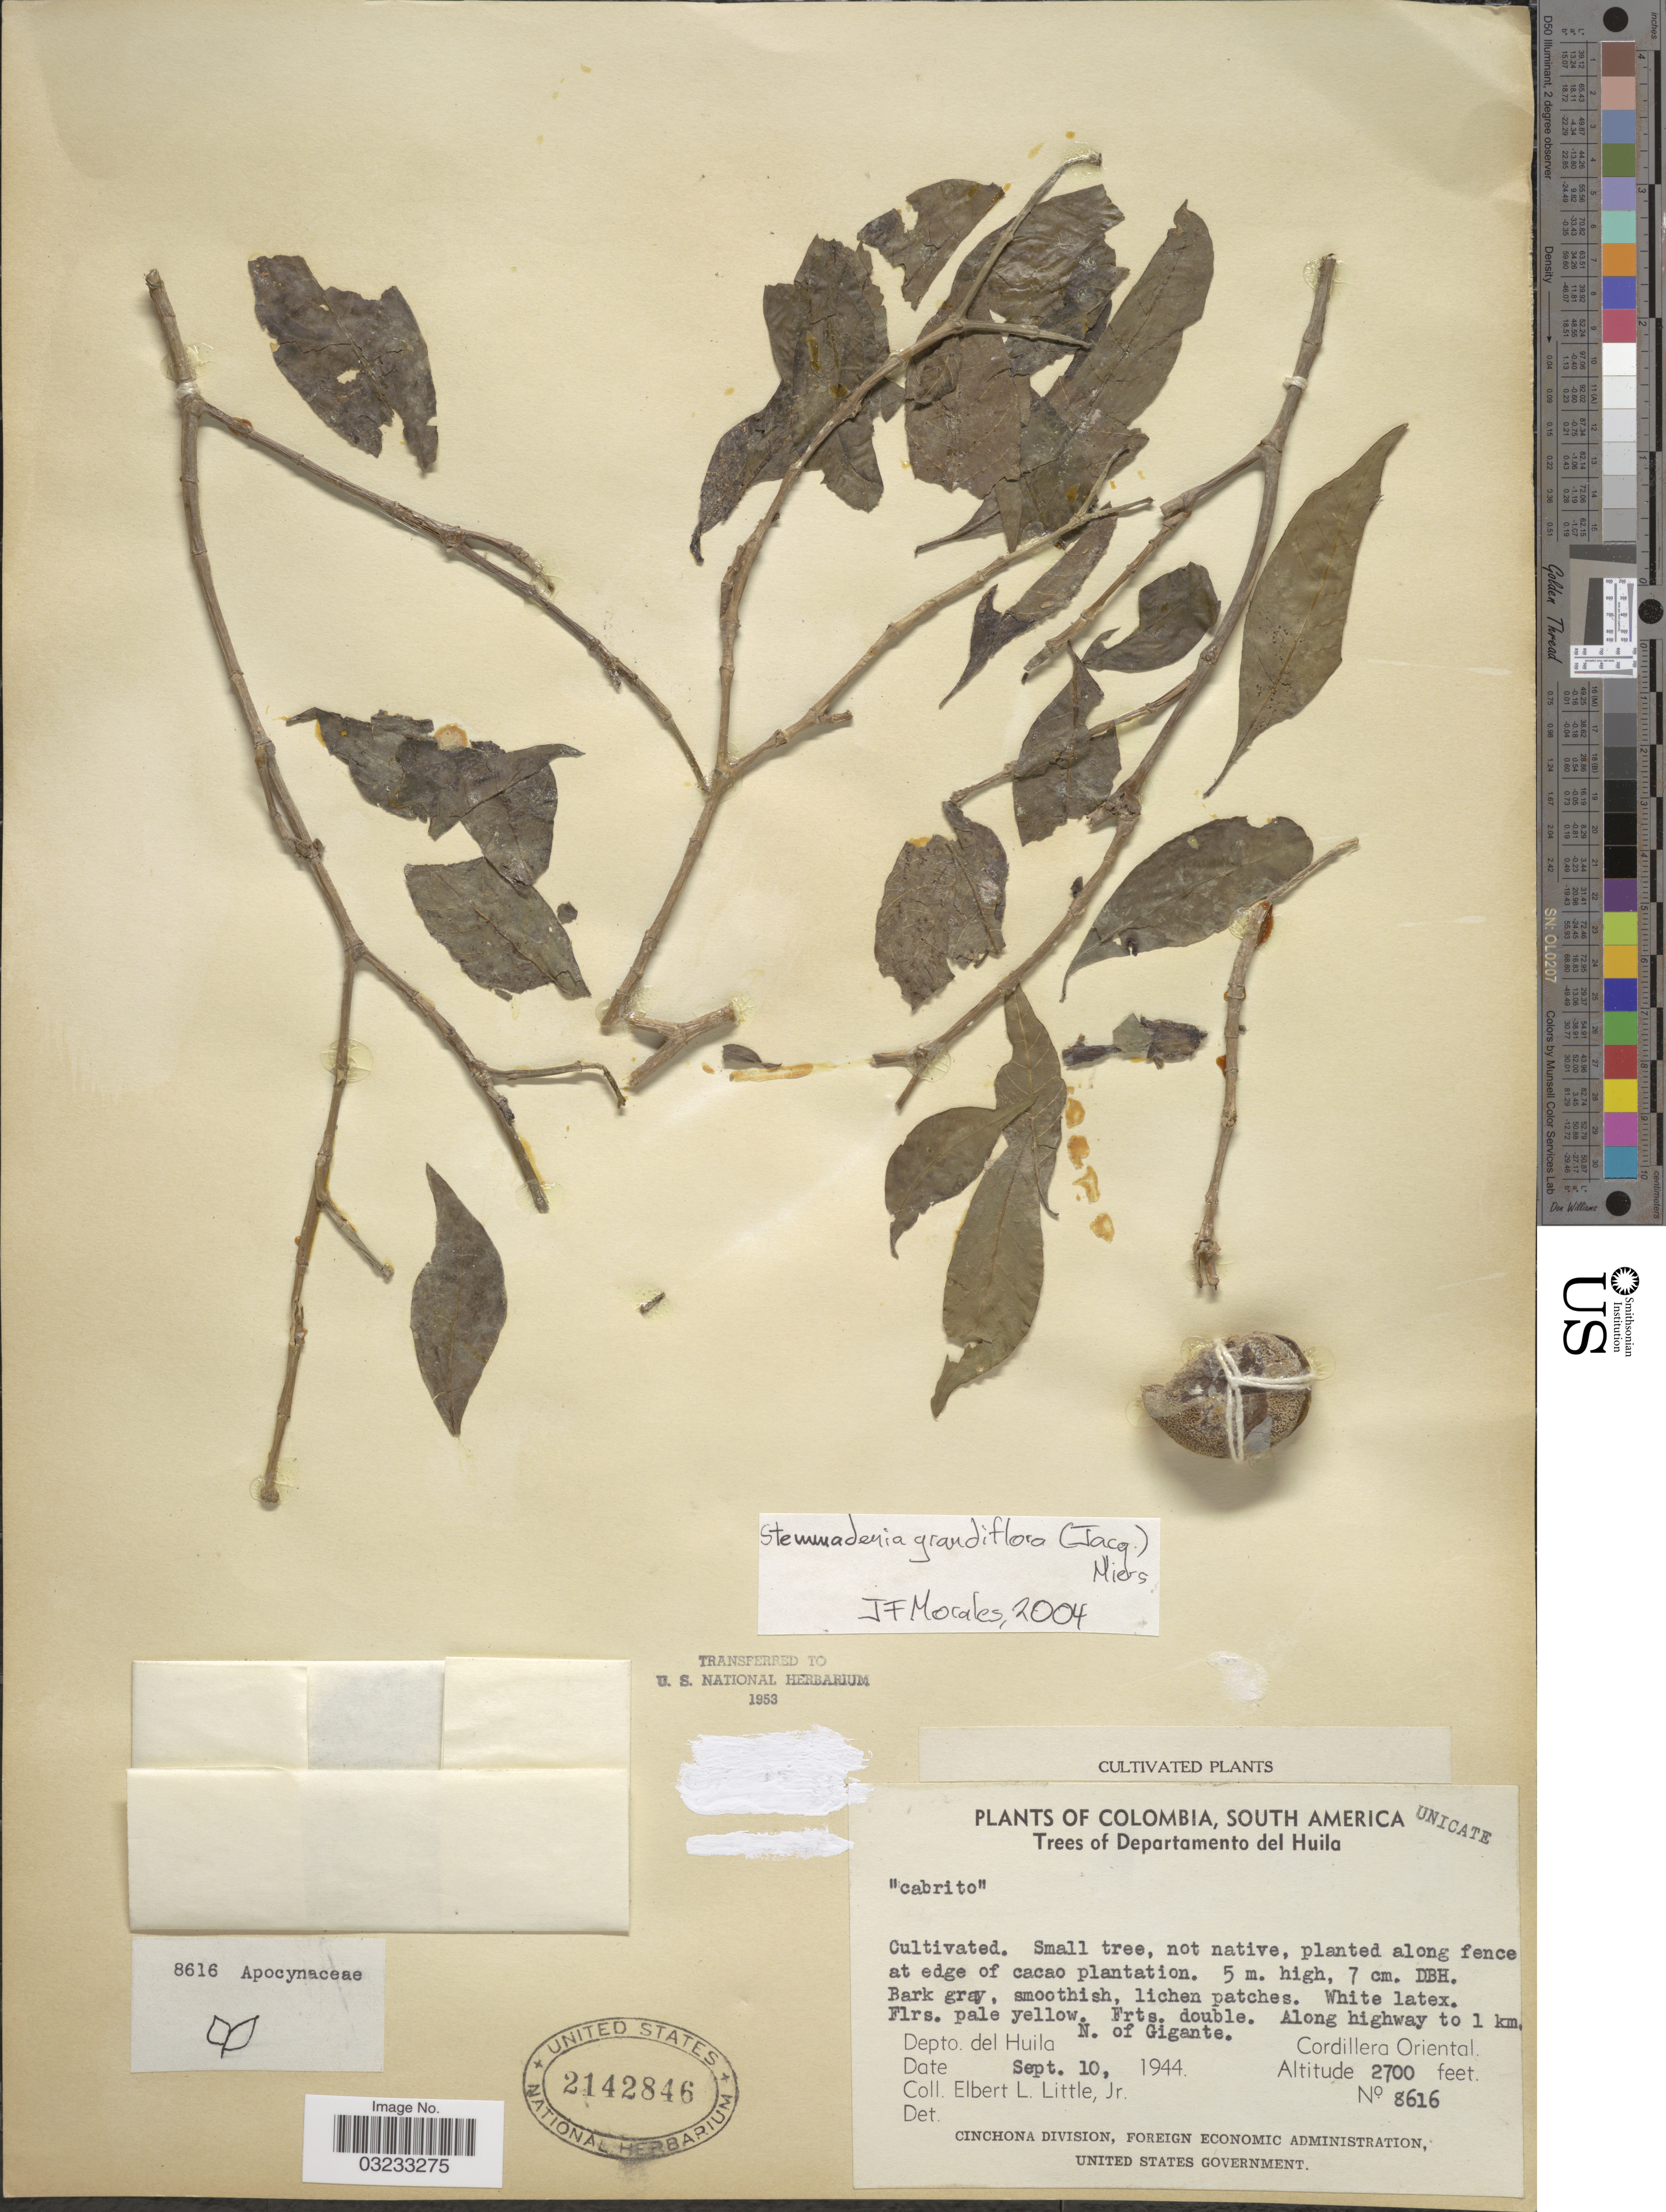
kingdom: Plantae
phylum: Tracheophyta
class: Magnoliopsida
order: Gentianales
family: Apocynaceae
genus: Stemmadenia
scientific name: Stemmadenia grandiflora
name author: (Jacq.) Miers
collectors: E. L. Little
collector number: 8616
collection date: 1944-09-10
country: Colombia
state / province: Huila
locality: Departamento del Huila, Along highway to 1 km. N. of Gigante. Depto. del Huila, Cordillera Oriental.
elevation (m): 823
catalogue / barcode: US 2142846